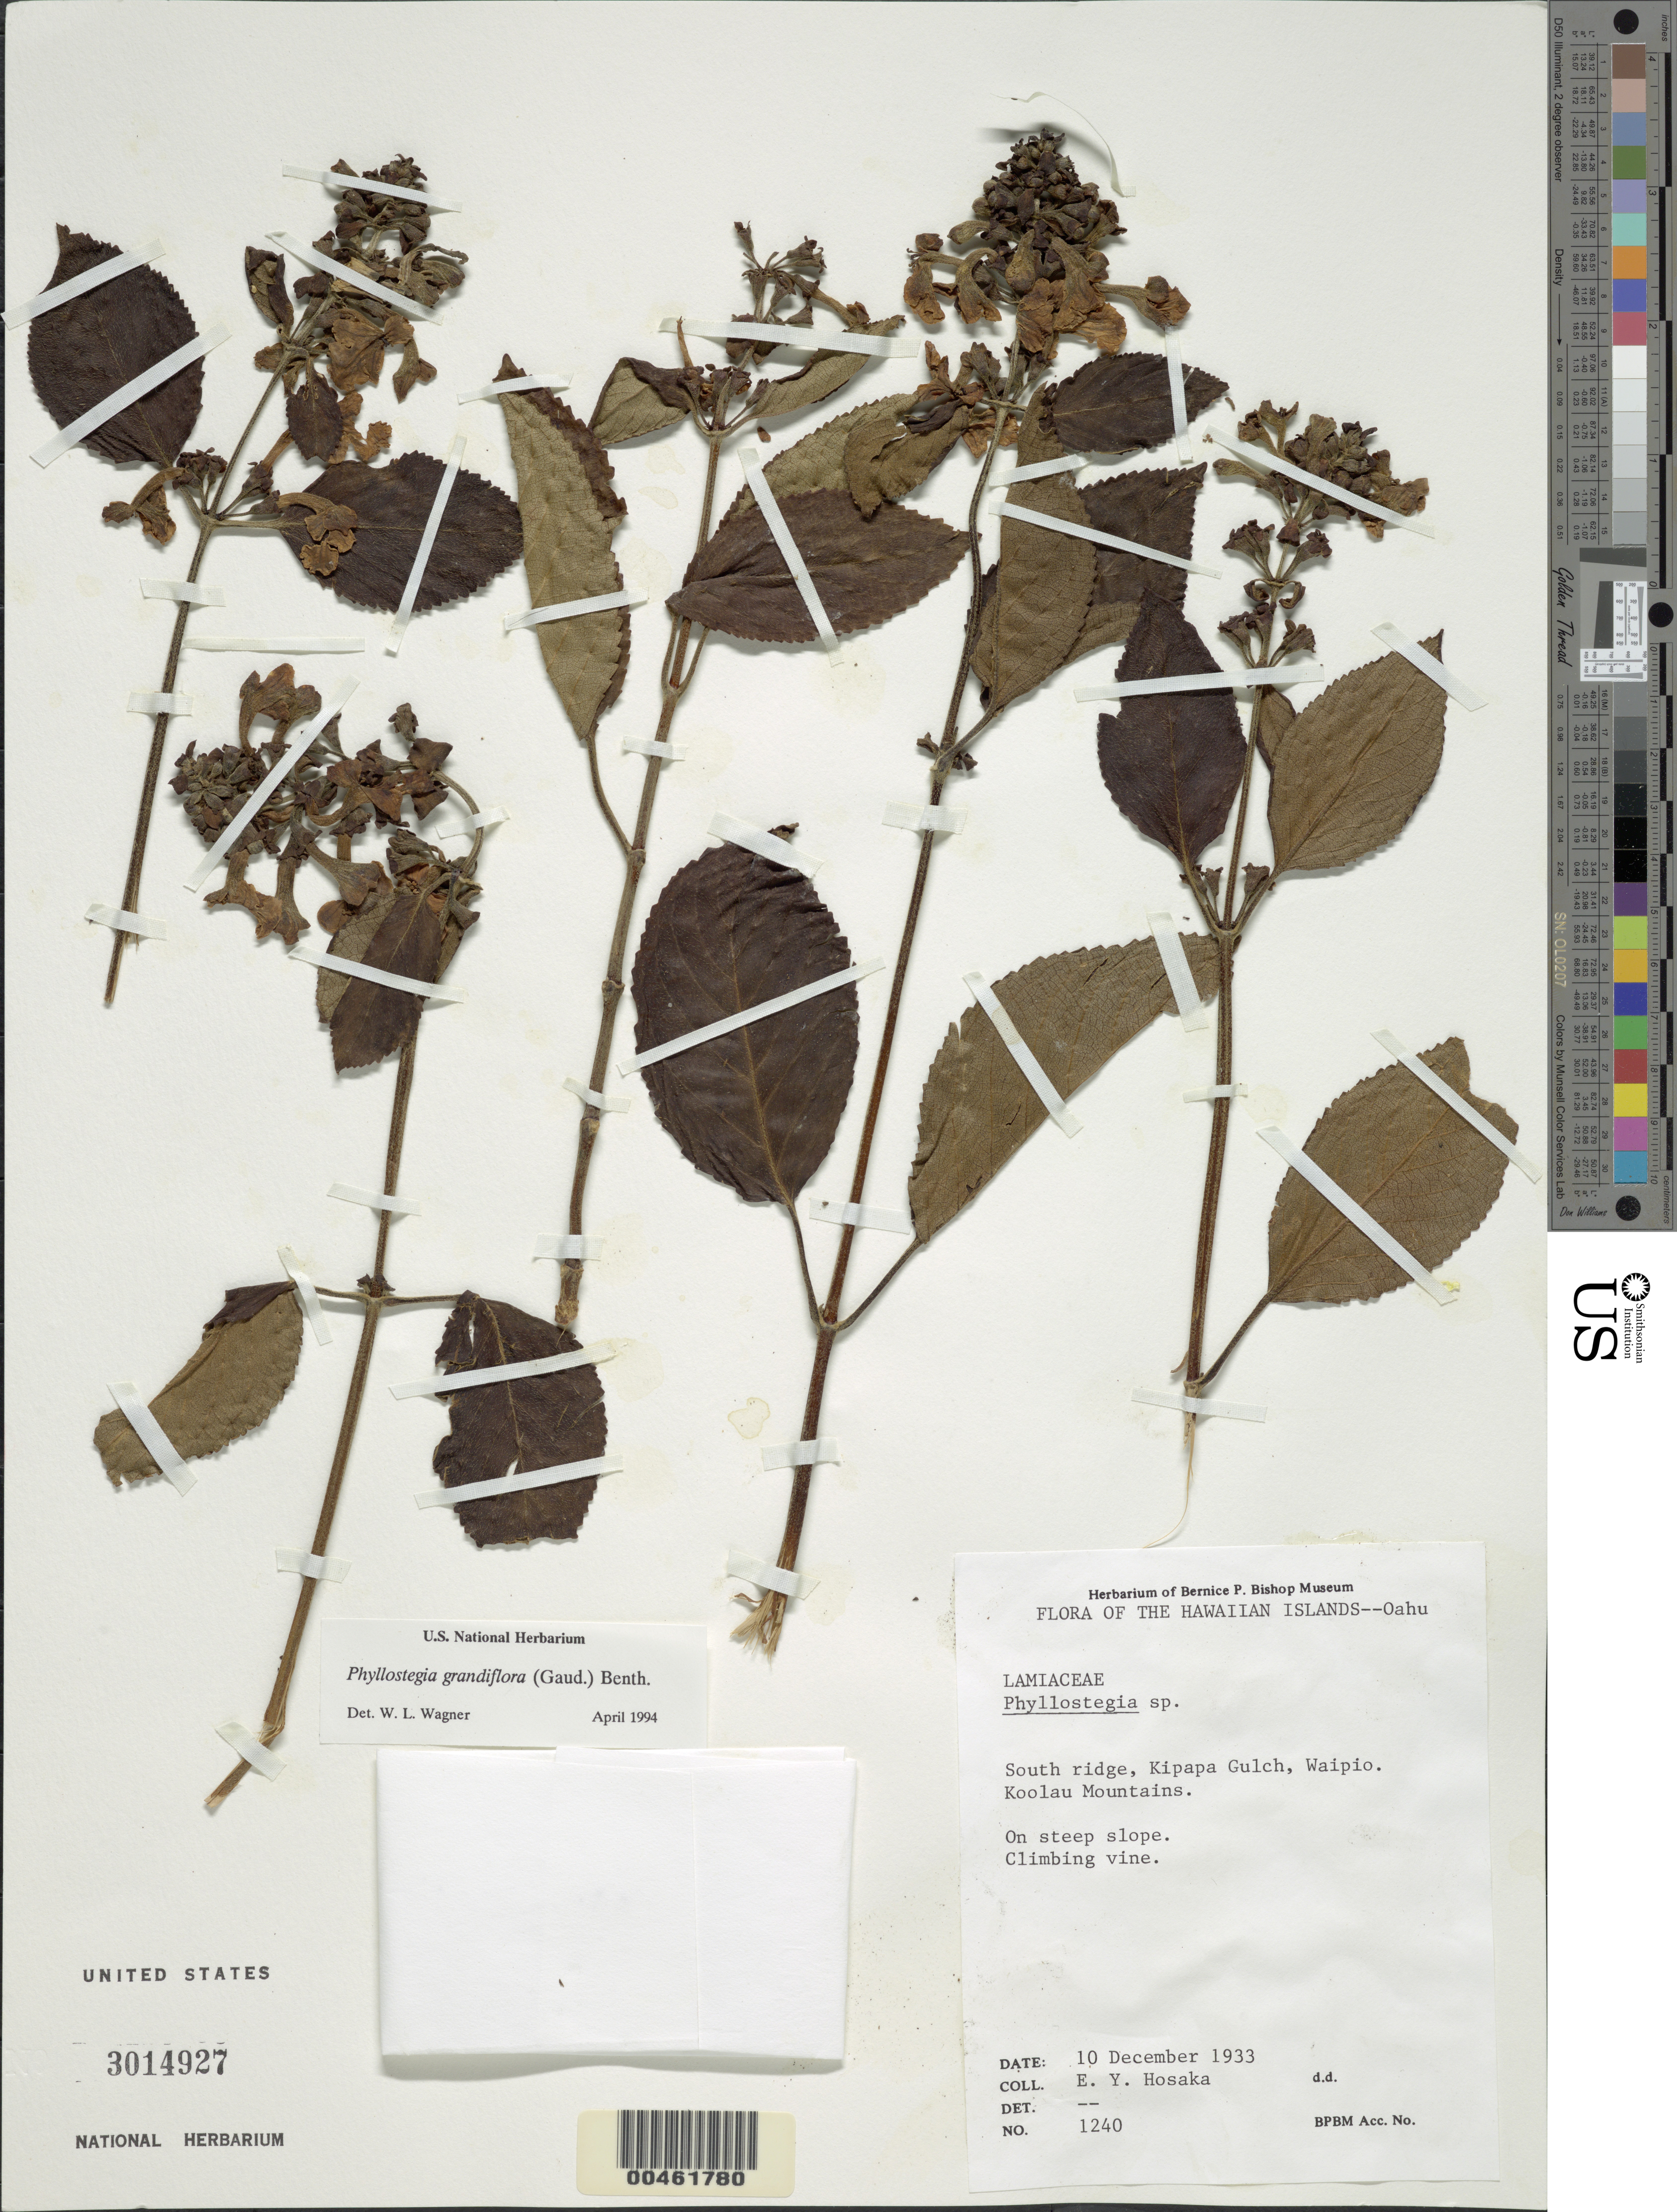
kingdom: Plantae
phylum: Tracheophyta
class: Magnoliopsida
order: Lamiales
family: Lamiaceae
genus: Phyllostegia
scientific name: Phyllostegia grandiflora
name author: (Gaudich.) Benth.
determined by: Wagner, W. L., (BOT), Smithsonian Institution - National Museum of Natural History (UNITED STATES)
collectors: E. Y. Hosaka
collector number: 1240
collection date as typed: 10 Dec 1993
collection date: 1993-12-10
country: United States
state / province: Hawaii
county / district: Honolulu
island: Oahu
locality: South ridge, Kipapa Gulch, Waipio, Koolau Mountains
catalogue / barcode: US 3014927